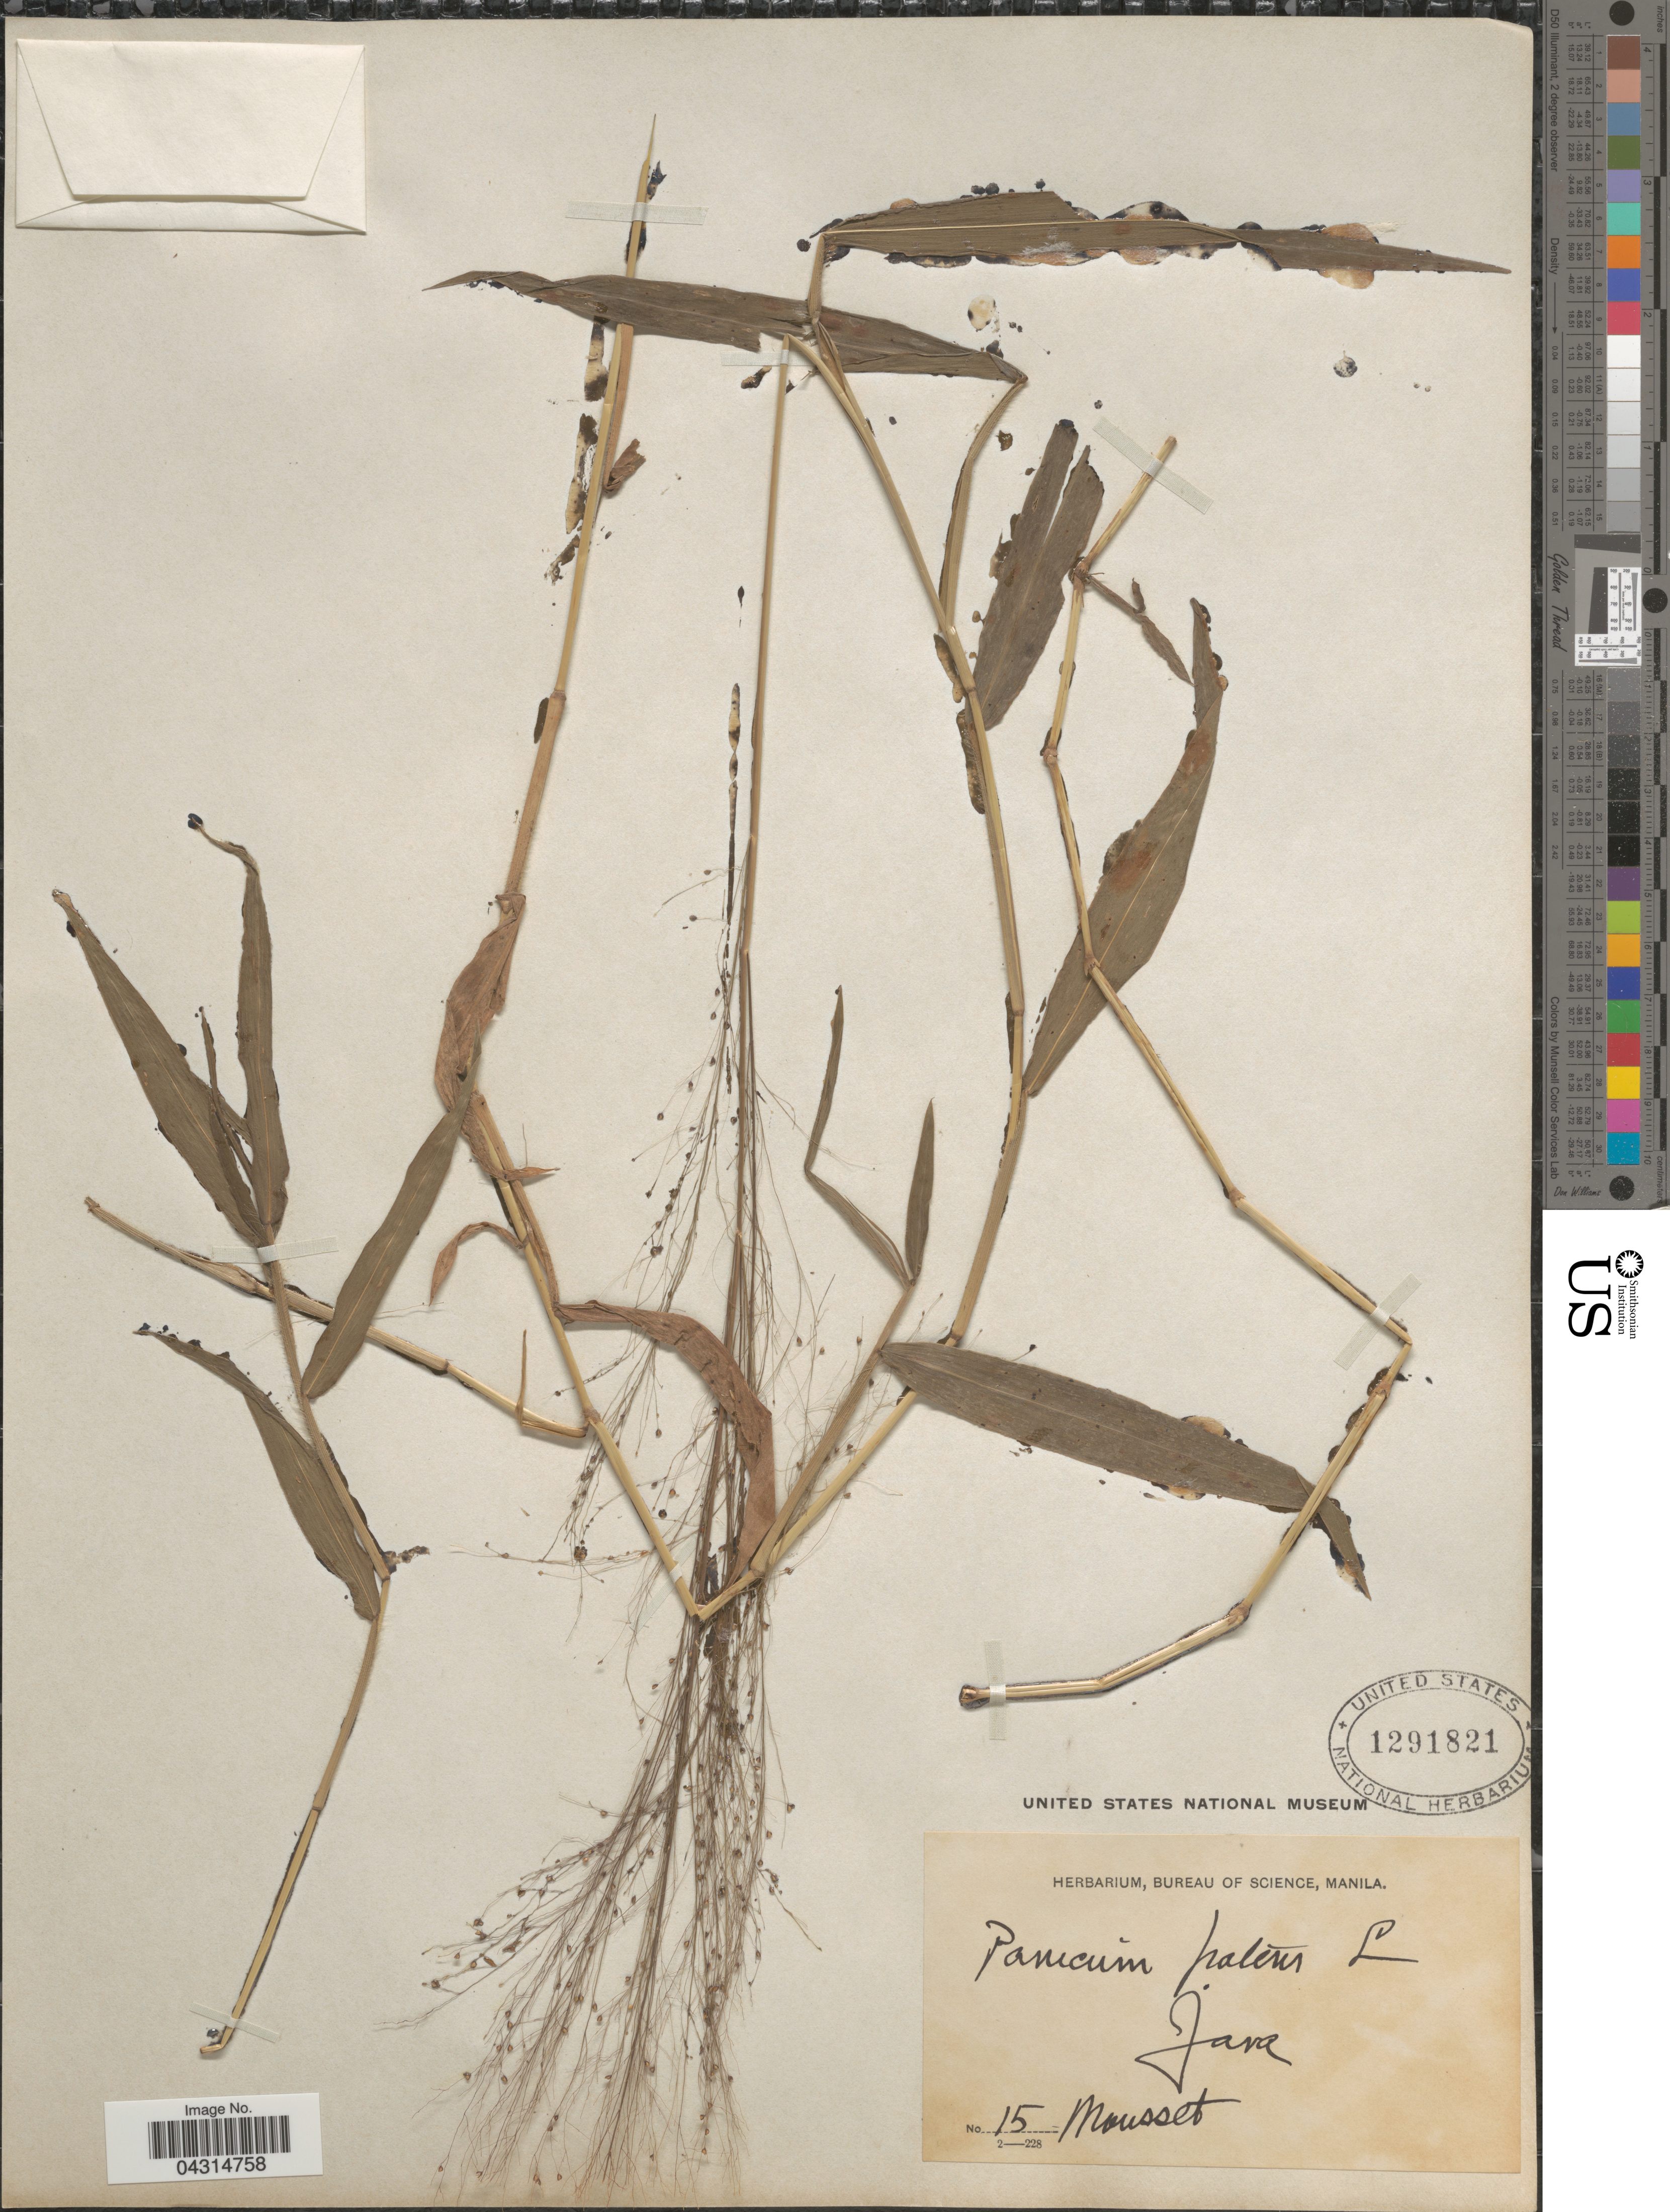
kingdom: Plantae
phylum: Tracheophyta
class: Liliopsida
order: Poales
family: Poaceae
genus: Cyrtococcum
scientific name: Cyrtococcum sp.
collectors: Mousset, --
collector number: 15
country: Indonesia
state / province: Java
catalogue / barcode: US 1291821